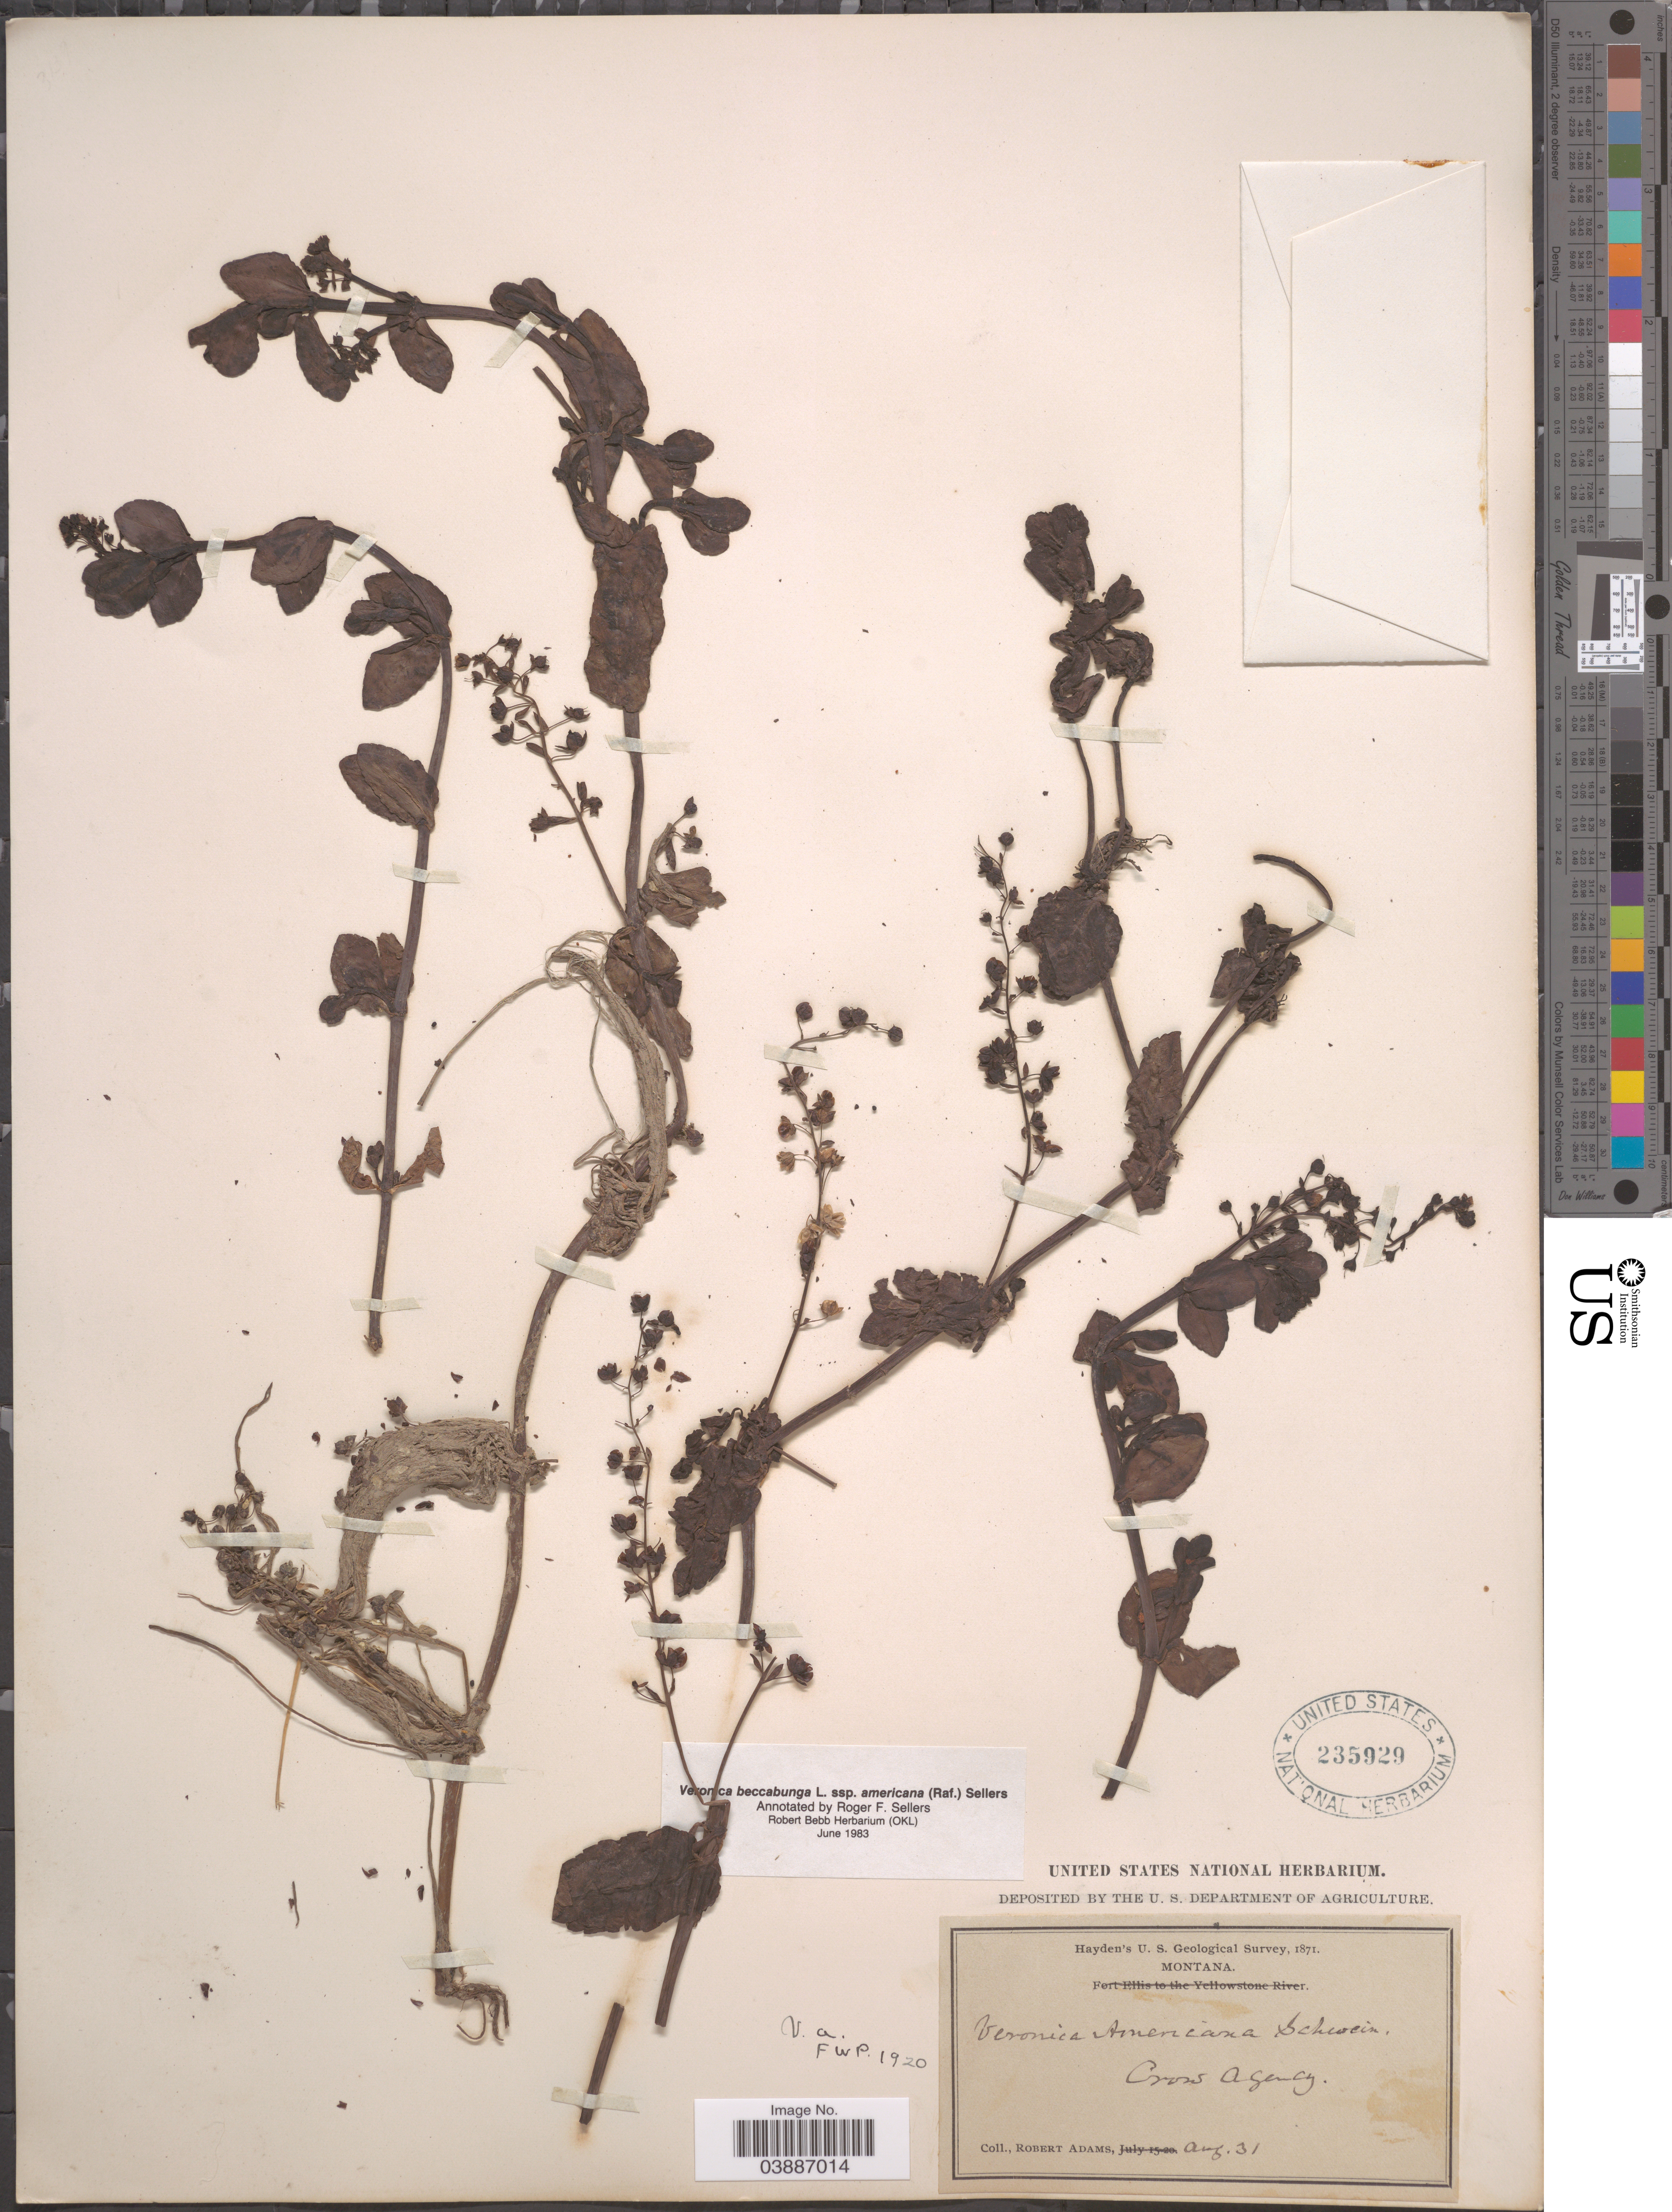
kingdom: Plantae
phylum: Tracheophyta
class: Magnoliopsida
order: Lamiales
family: Plantaginaceae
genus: Veronica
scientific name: Veronica beccabunga subsp. americana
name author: Raf.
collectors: R. Adams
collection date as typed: Transcribed d/m/y: /8/31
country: United States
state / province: Montana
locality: Crow Agency.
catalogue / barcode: US 235929